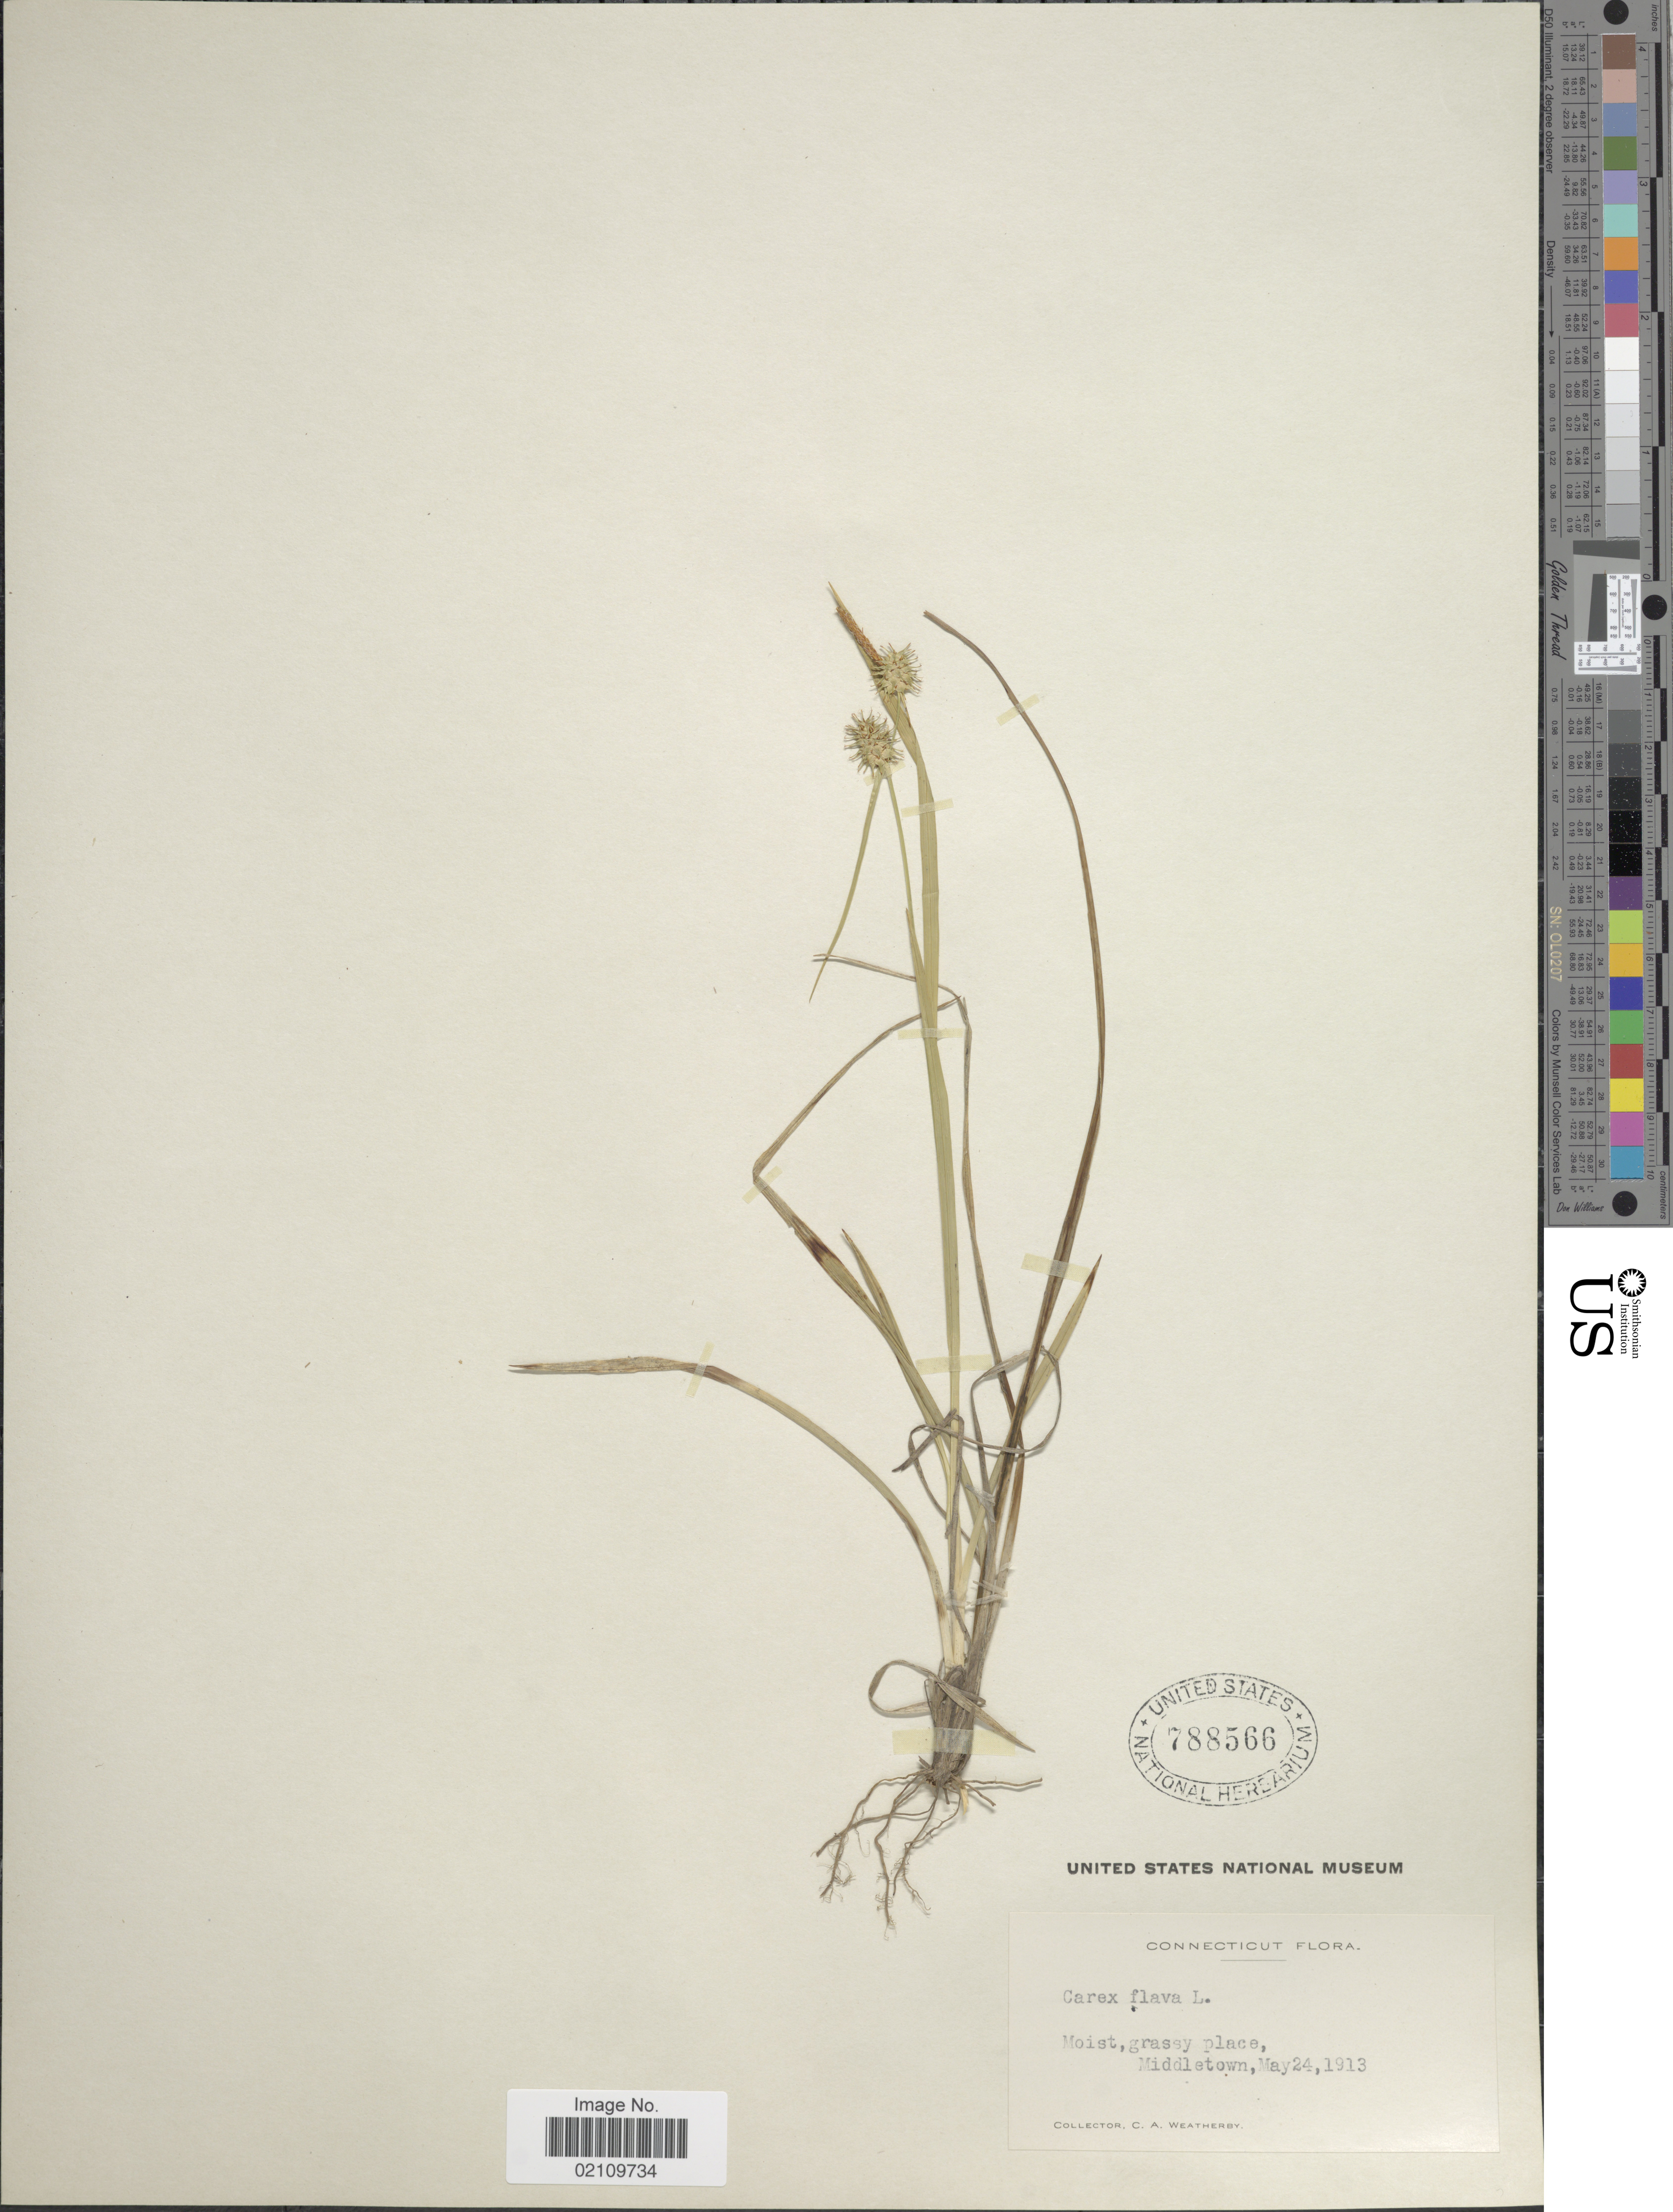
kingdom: Plantae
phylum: Tracheophyta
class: Liliopsida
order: Poales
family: Cyperaceae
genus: Carex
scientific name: Carex flava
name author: L.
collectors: C. A. Weatherby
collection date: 1913-05-24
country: United States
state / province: Connecticut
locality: Middletown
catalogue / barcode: US 788566